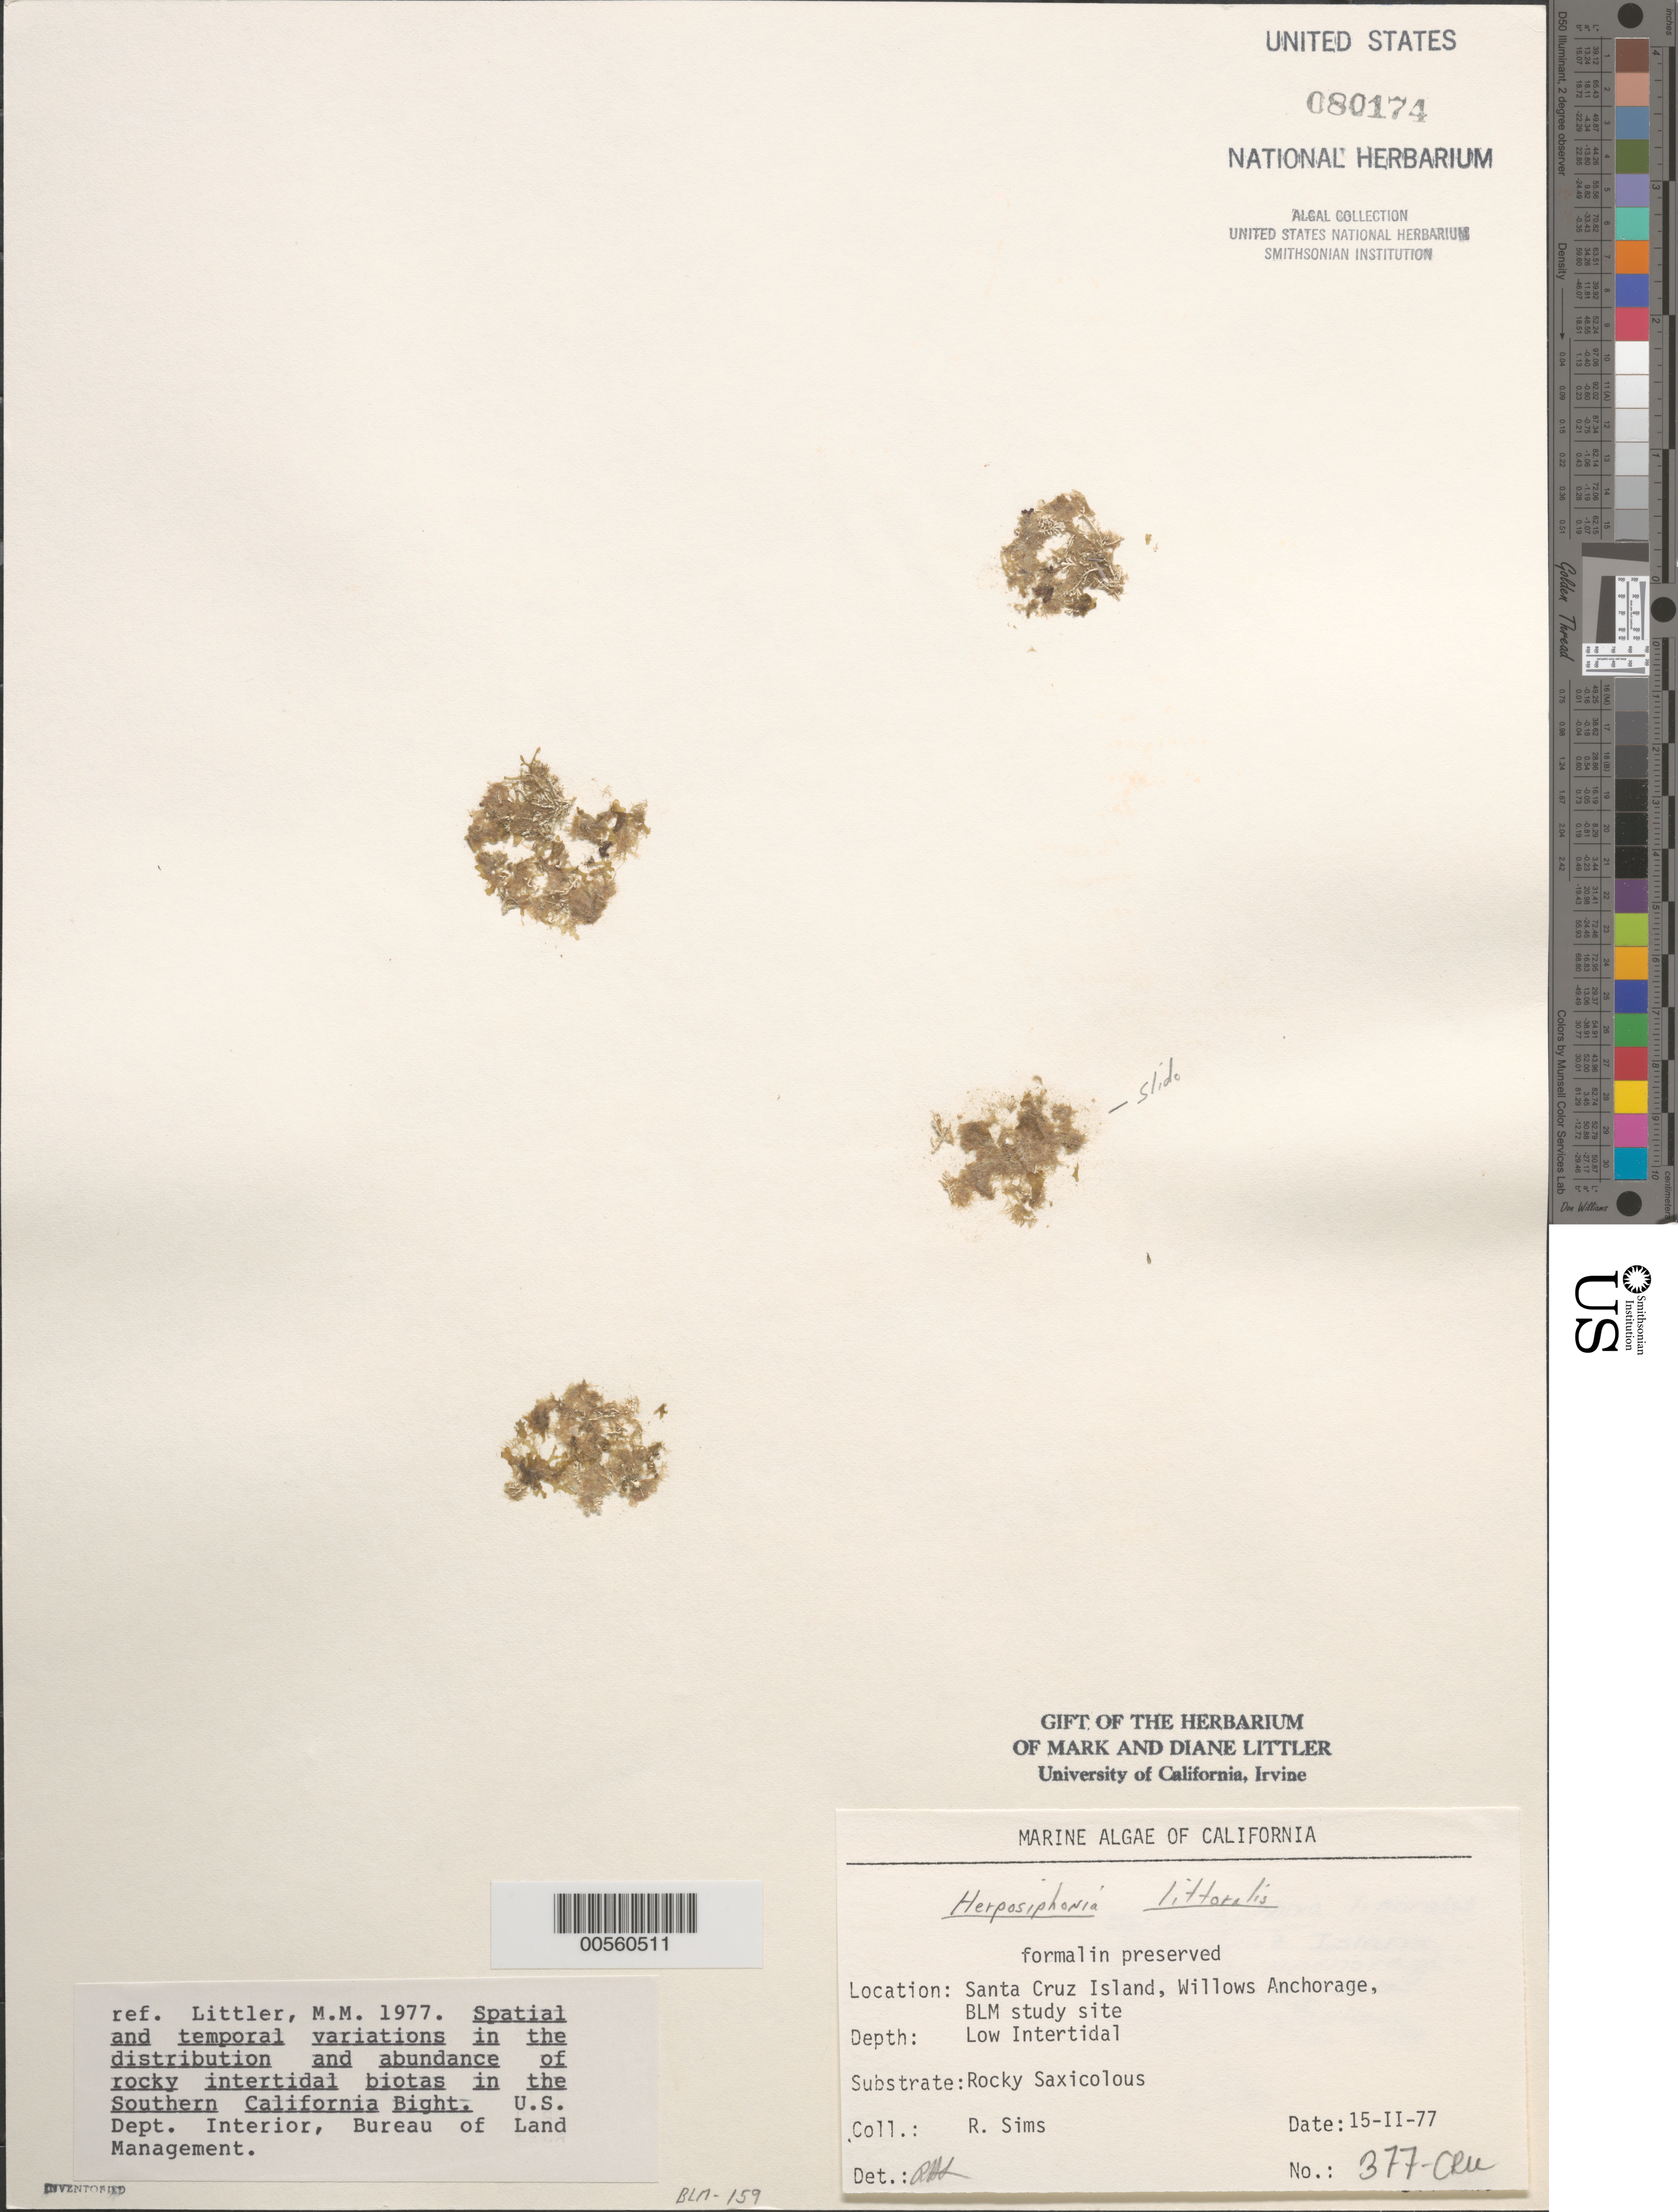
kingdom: Plantae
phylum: Rhodophyta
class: Florideophyceae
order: Ceramiales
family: Rhodomelaceae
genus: Herposiphonia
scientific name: Herposiphonia littoralis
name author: Hollenb.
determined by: Sims, Robert H.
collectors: R. H. Sims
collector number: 377-cru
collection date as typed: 15 Feb 1977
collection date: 1977-02-15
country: United States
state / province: California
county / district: Santa Barbara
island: Santa Cruz Island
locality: Willows Anchorage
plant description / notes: BLM-SOCALBIGHT Rocky Intertidal Survey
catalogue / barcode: US 80174